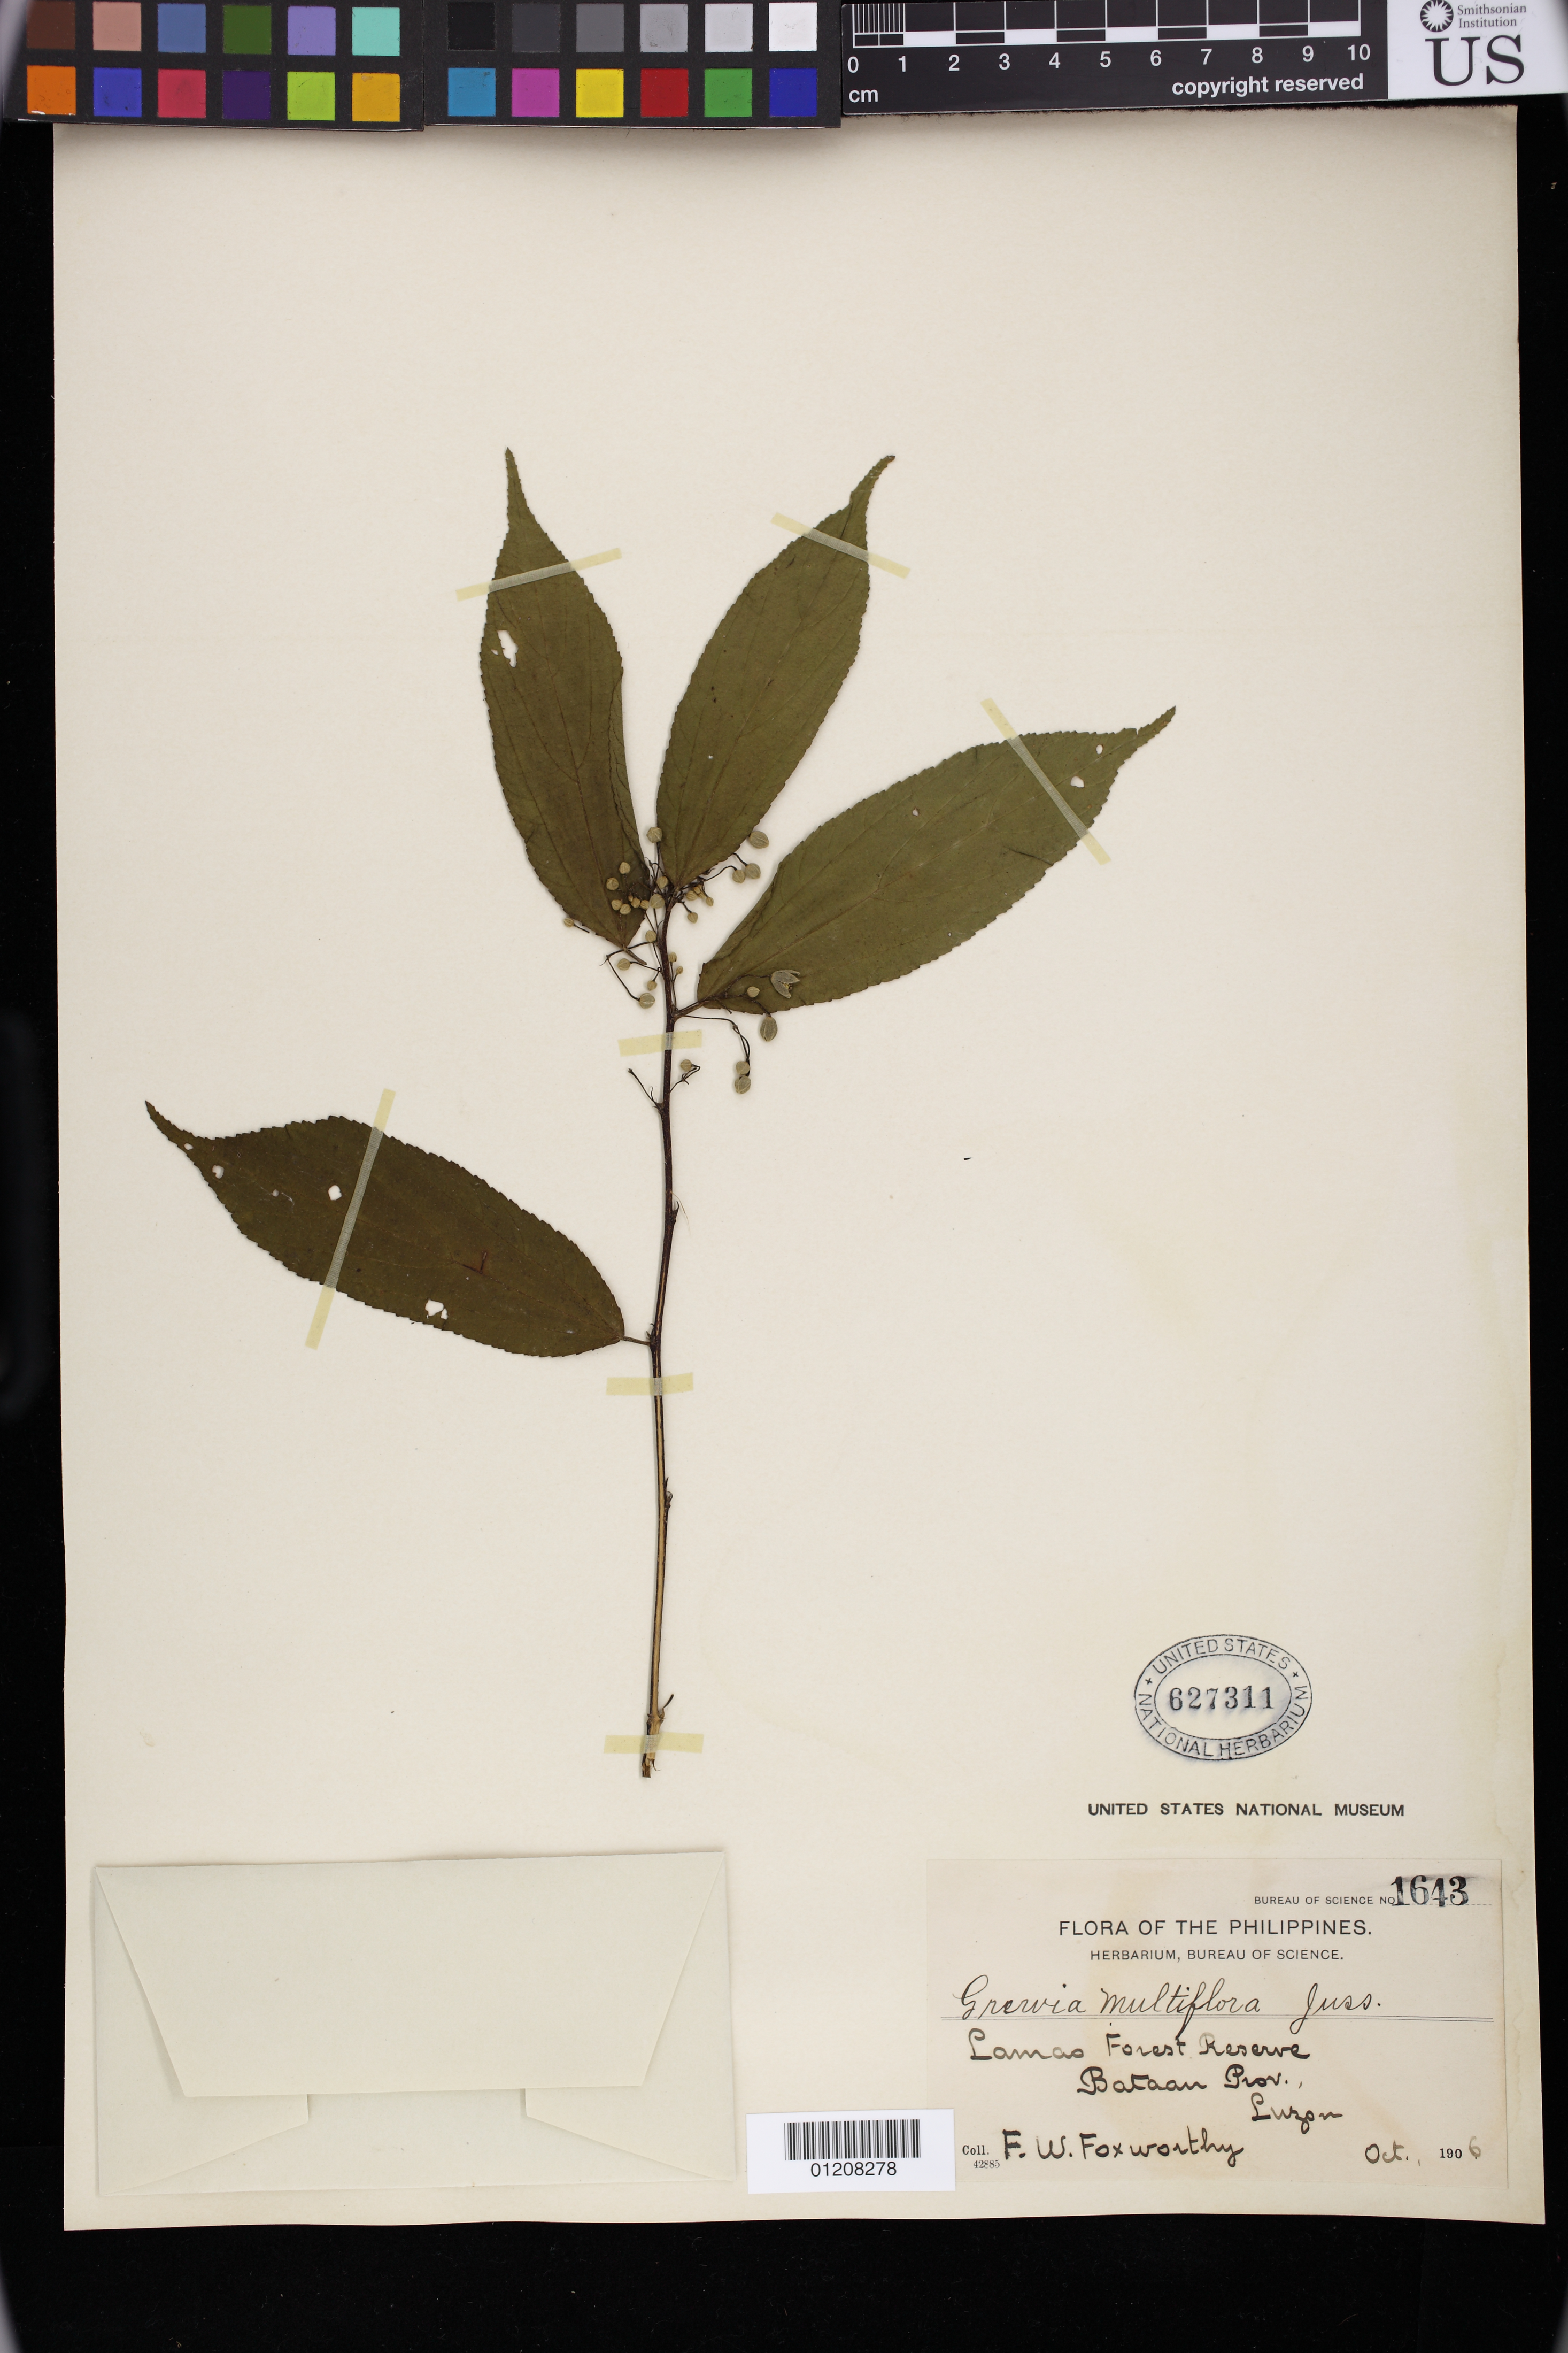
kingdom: Plantae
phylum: Tracheophyta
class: Magnoliopsida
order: Malvales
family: Malvaceae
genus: Grewia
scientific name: Grewia multiflora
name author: Juss.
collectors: F. W. Foxworthy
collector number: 42885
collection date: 1906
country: Philippines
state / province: Central Luzon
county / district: Bataan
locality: Lamao Forest Reserve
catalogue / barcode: US 627311